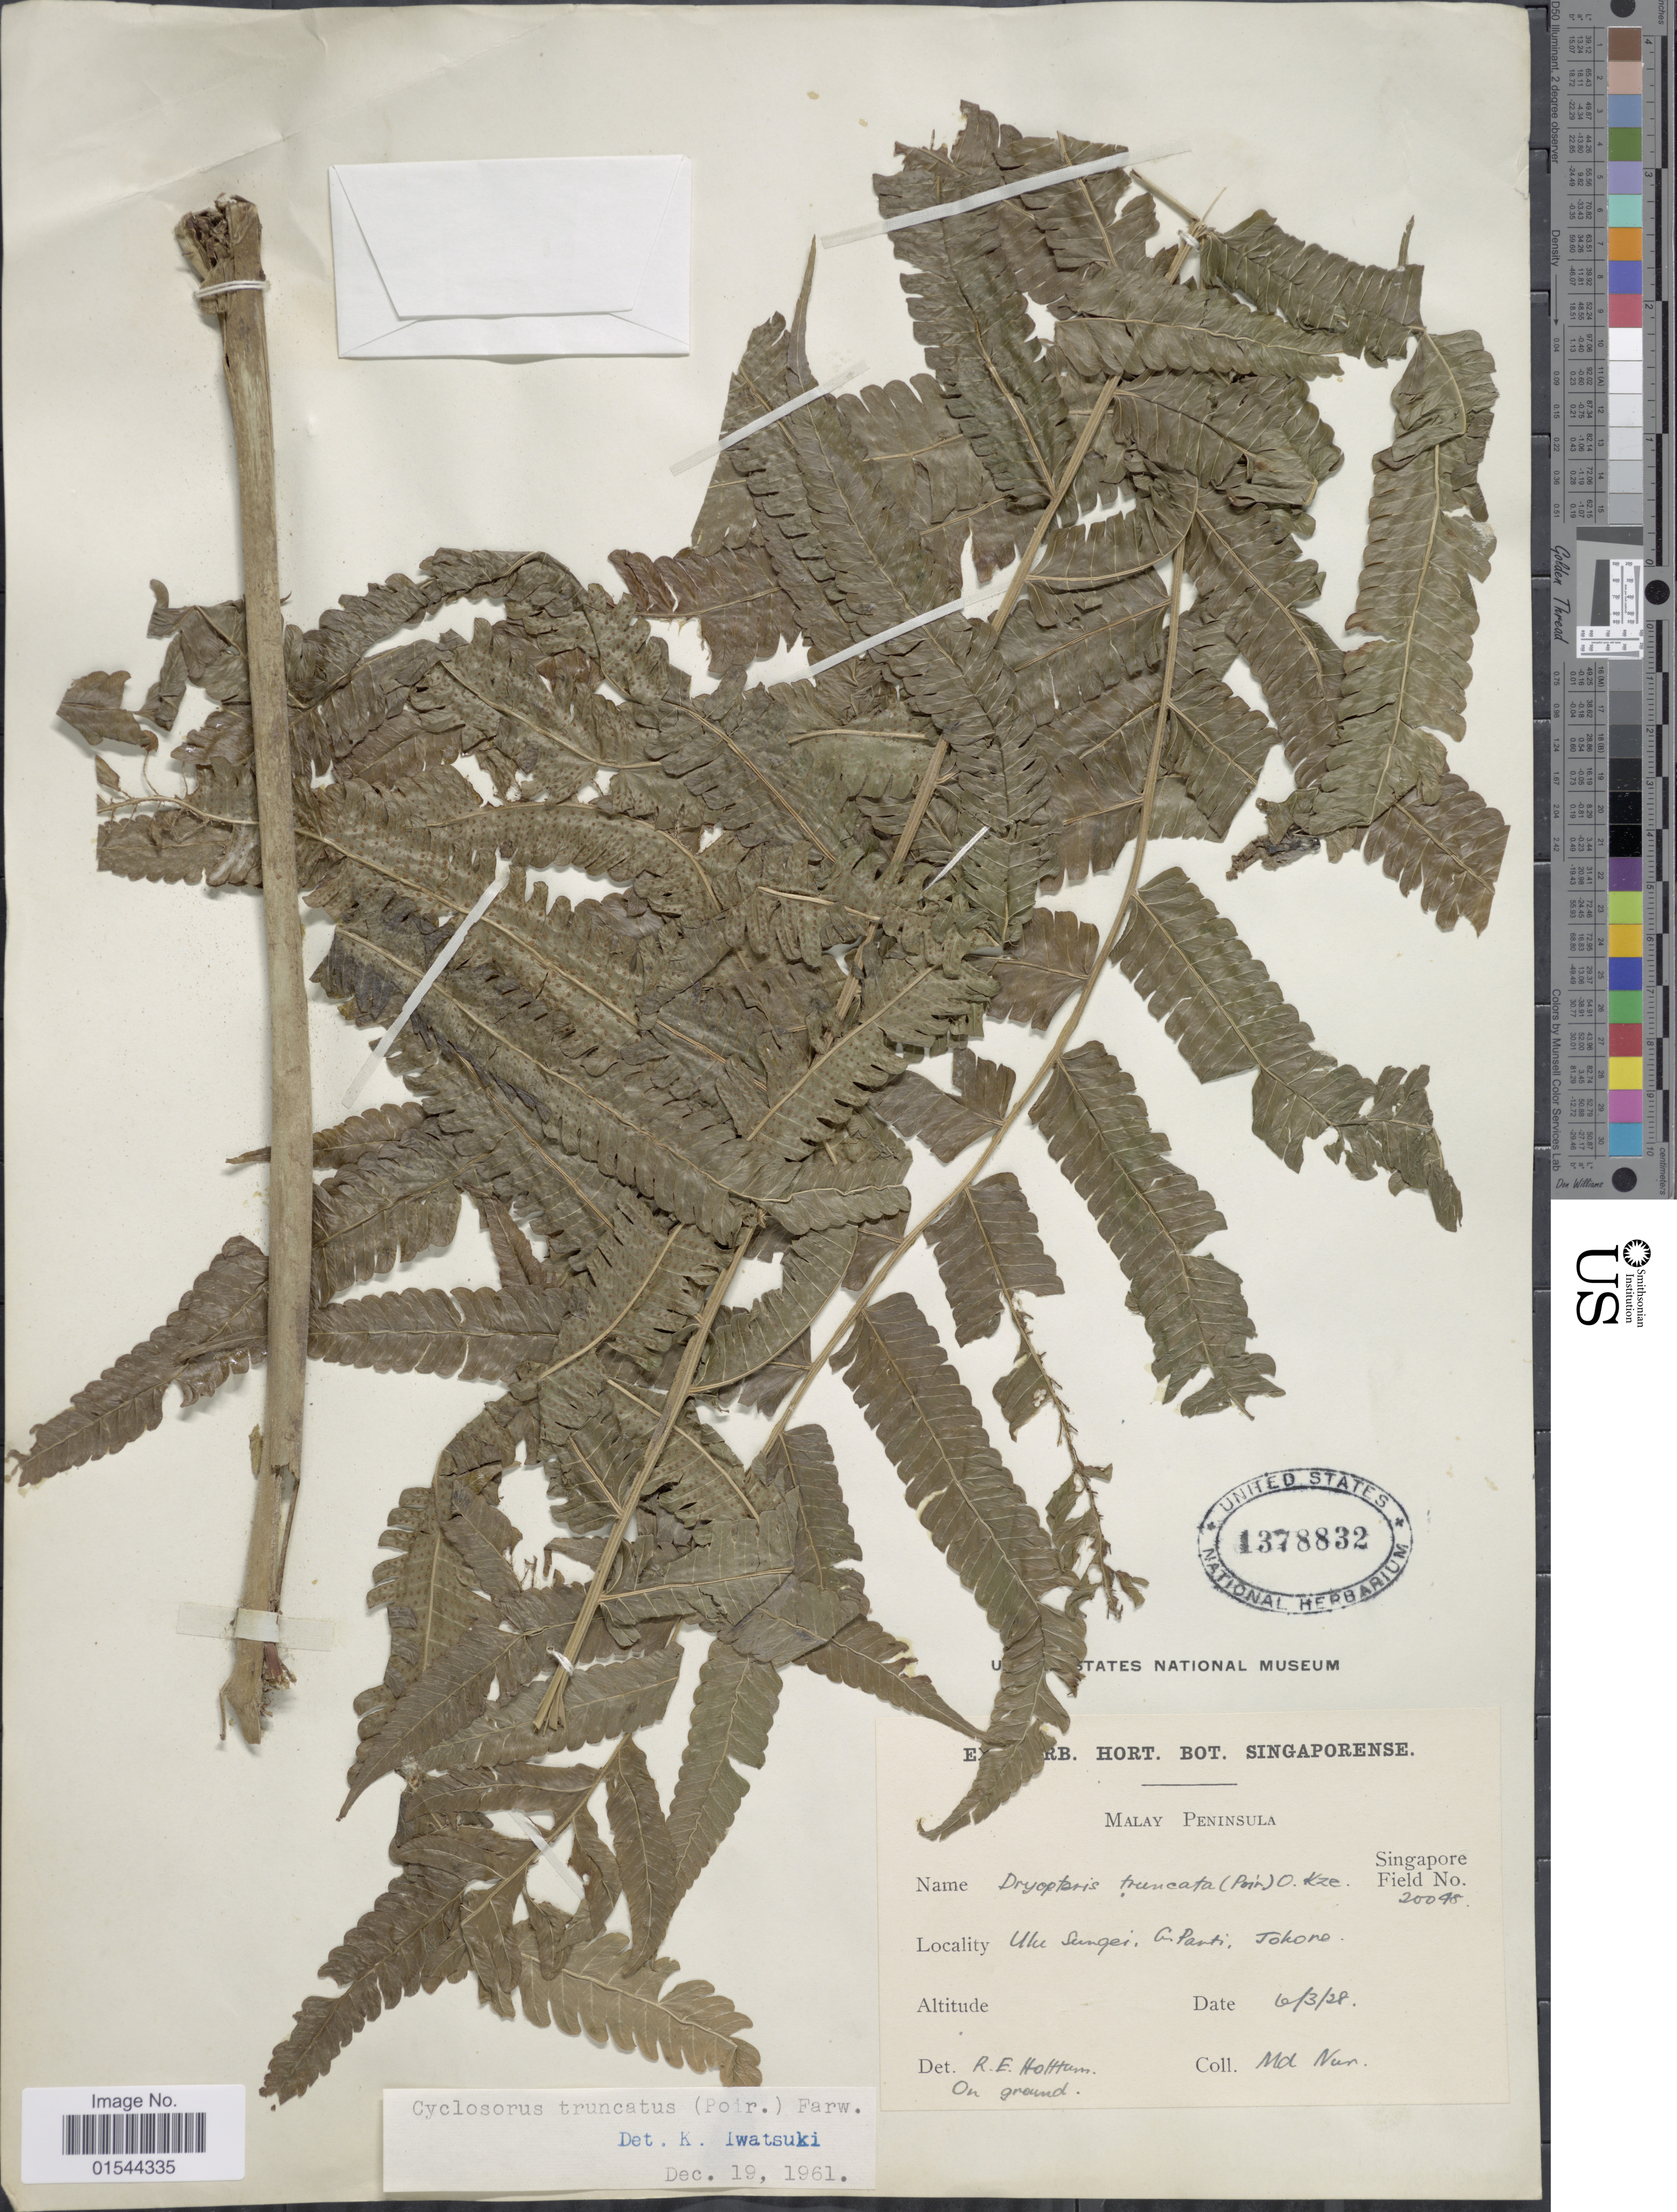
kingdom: Plantae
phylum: Tracheophyta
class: Polypodiopsida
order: Polypodiales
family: Thelypteridaceae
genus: Pneumatopteris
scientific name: Pneumatopteris truncata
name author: (Poir.) Holttum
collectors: M. Nur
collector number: Singapore Field 20045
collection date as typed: Transcribed d/m/y: 6/3/28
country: Malaysia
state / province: Johor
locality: Malay Peninsula, Ulu Sungei: An Panti, Johore [interpreted]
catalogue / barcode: US 1378832